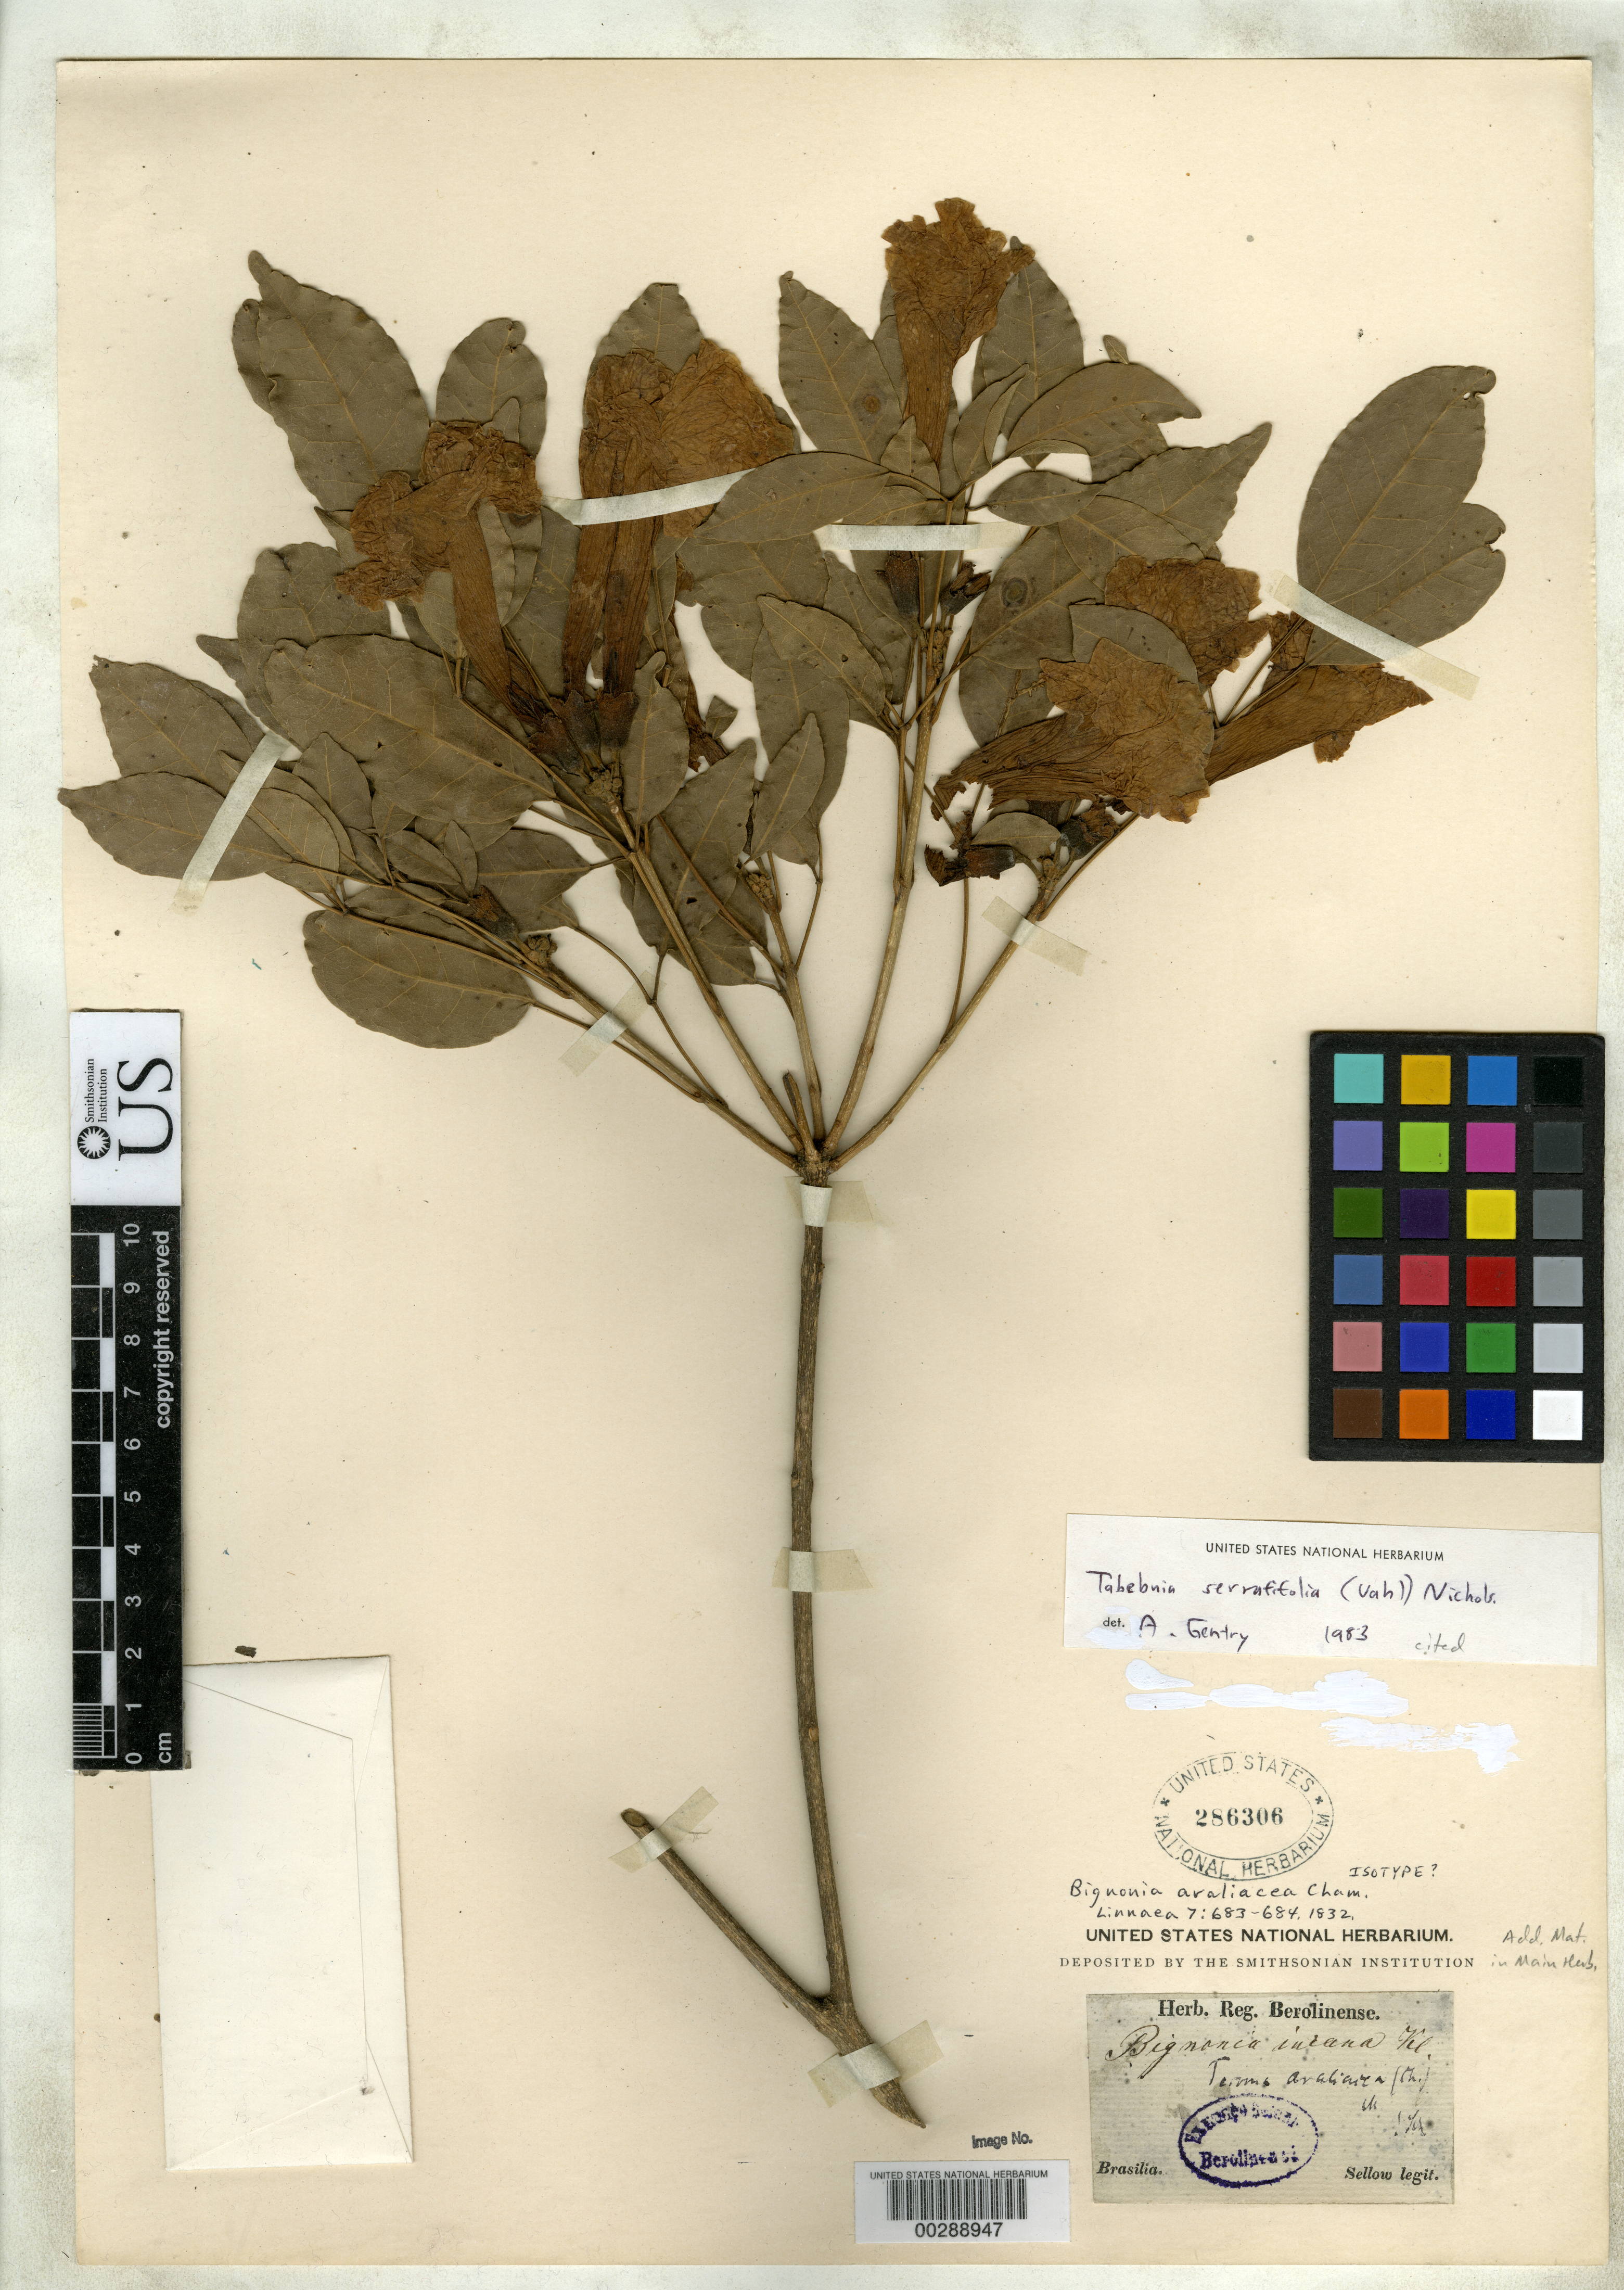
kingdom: Plantae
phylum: Tracheophyta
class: Magnoliopsida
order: Lamiales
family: Bignoniaceae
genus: Bignonia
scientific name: Bignonia araliacea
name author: Cham.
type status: Isotype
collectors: F. Sellow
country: Brazil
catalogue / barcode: US 286306